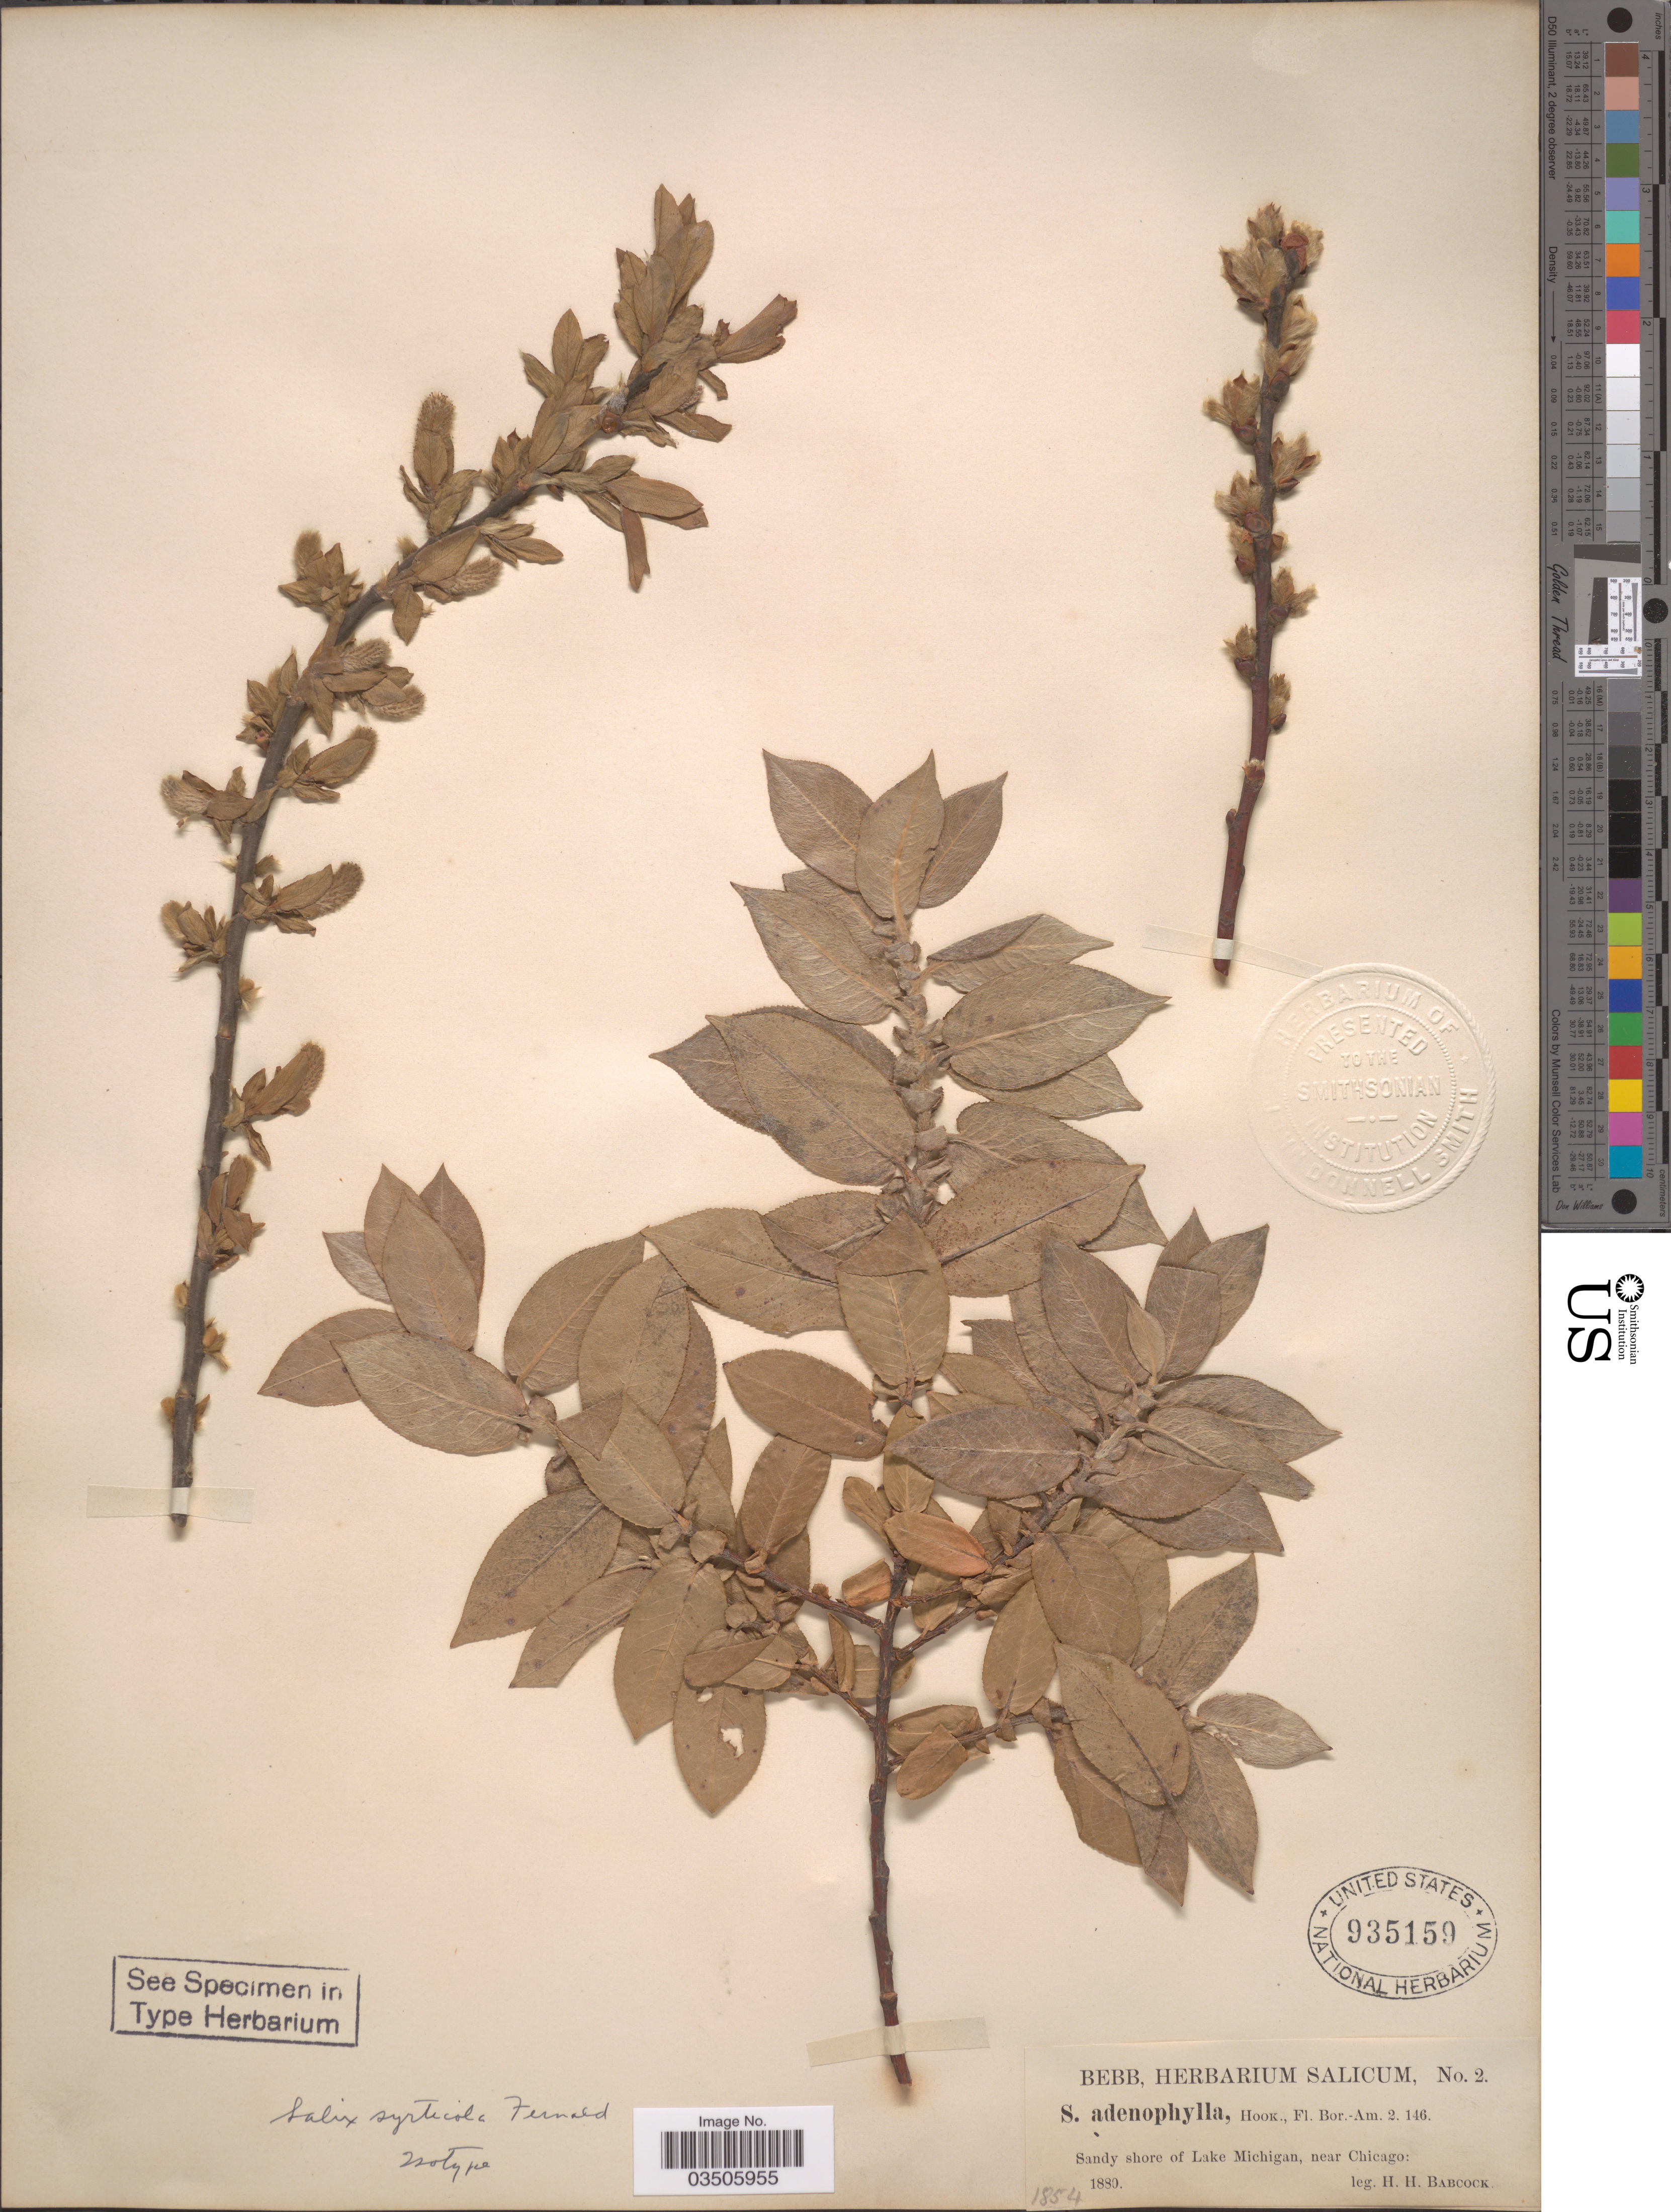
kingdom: Plantae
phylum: Tracheophyta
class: Magnoliopsida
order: Malpighiales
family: Salicaceae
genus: Salix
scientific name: Salix syrticola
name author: Fernald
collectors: H. Babcock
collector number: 2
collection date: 1880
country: United States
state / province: Illinois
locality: Sandy shore of Lake Michigan, near Chicago.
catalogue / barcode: US 935159